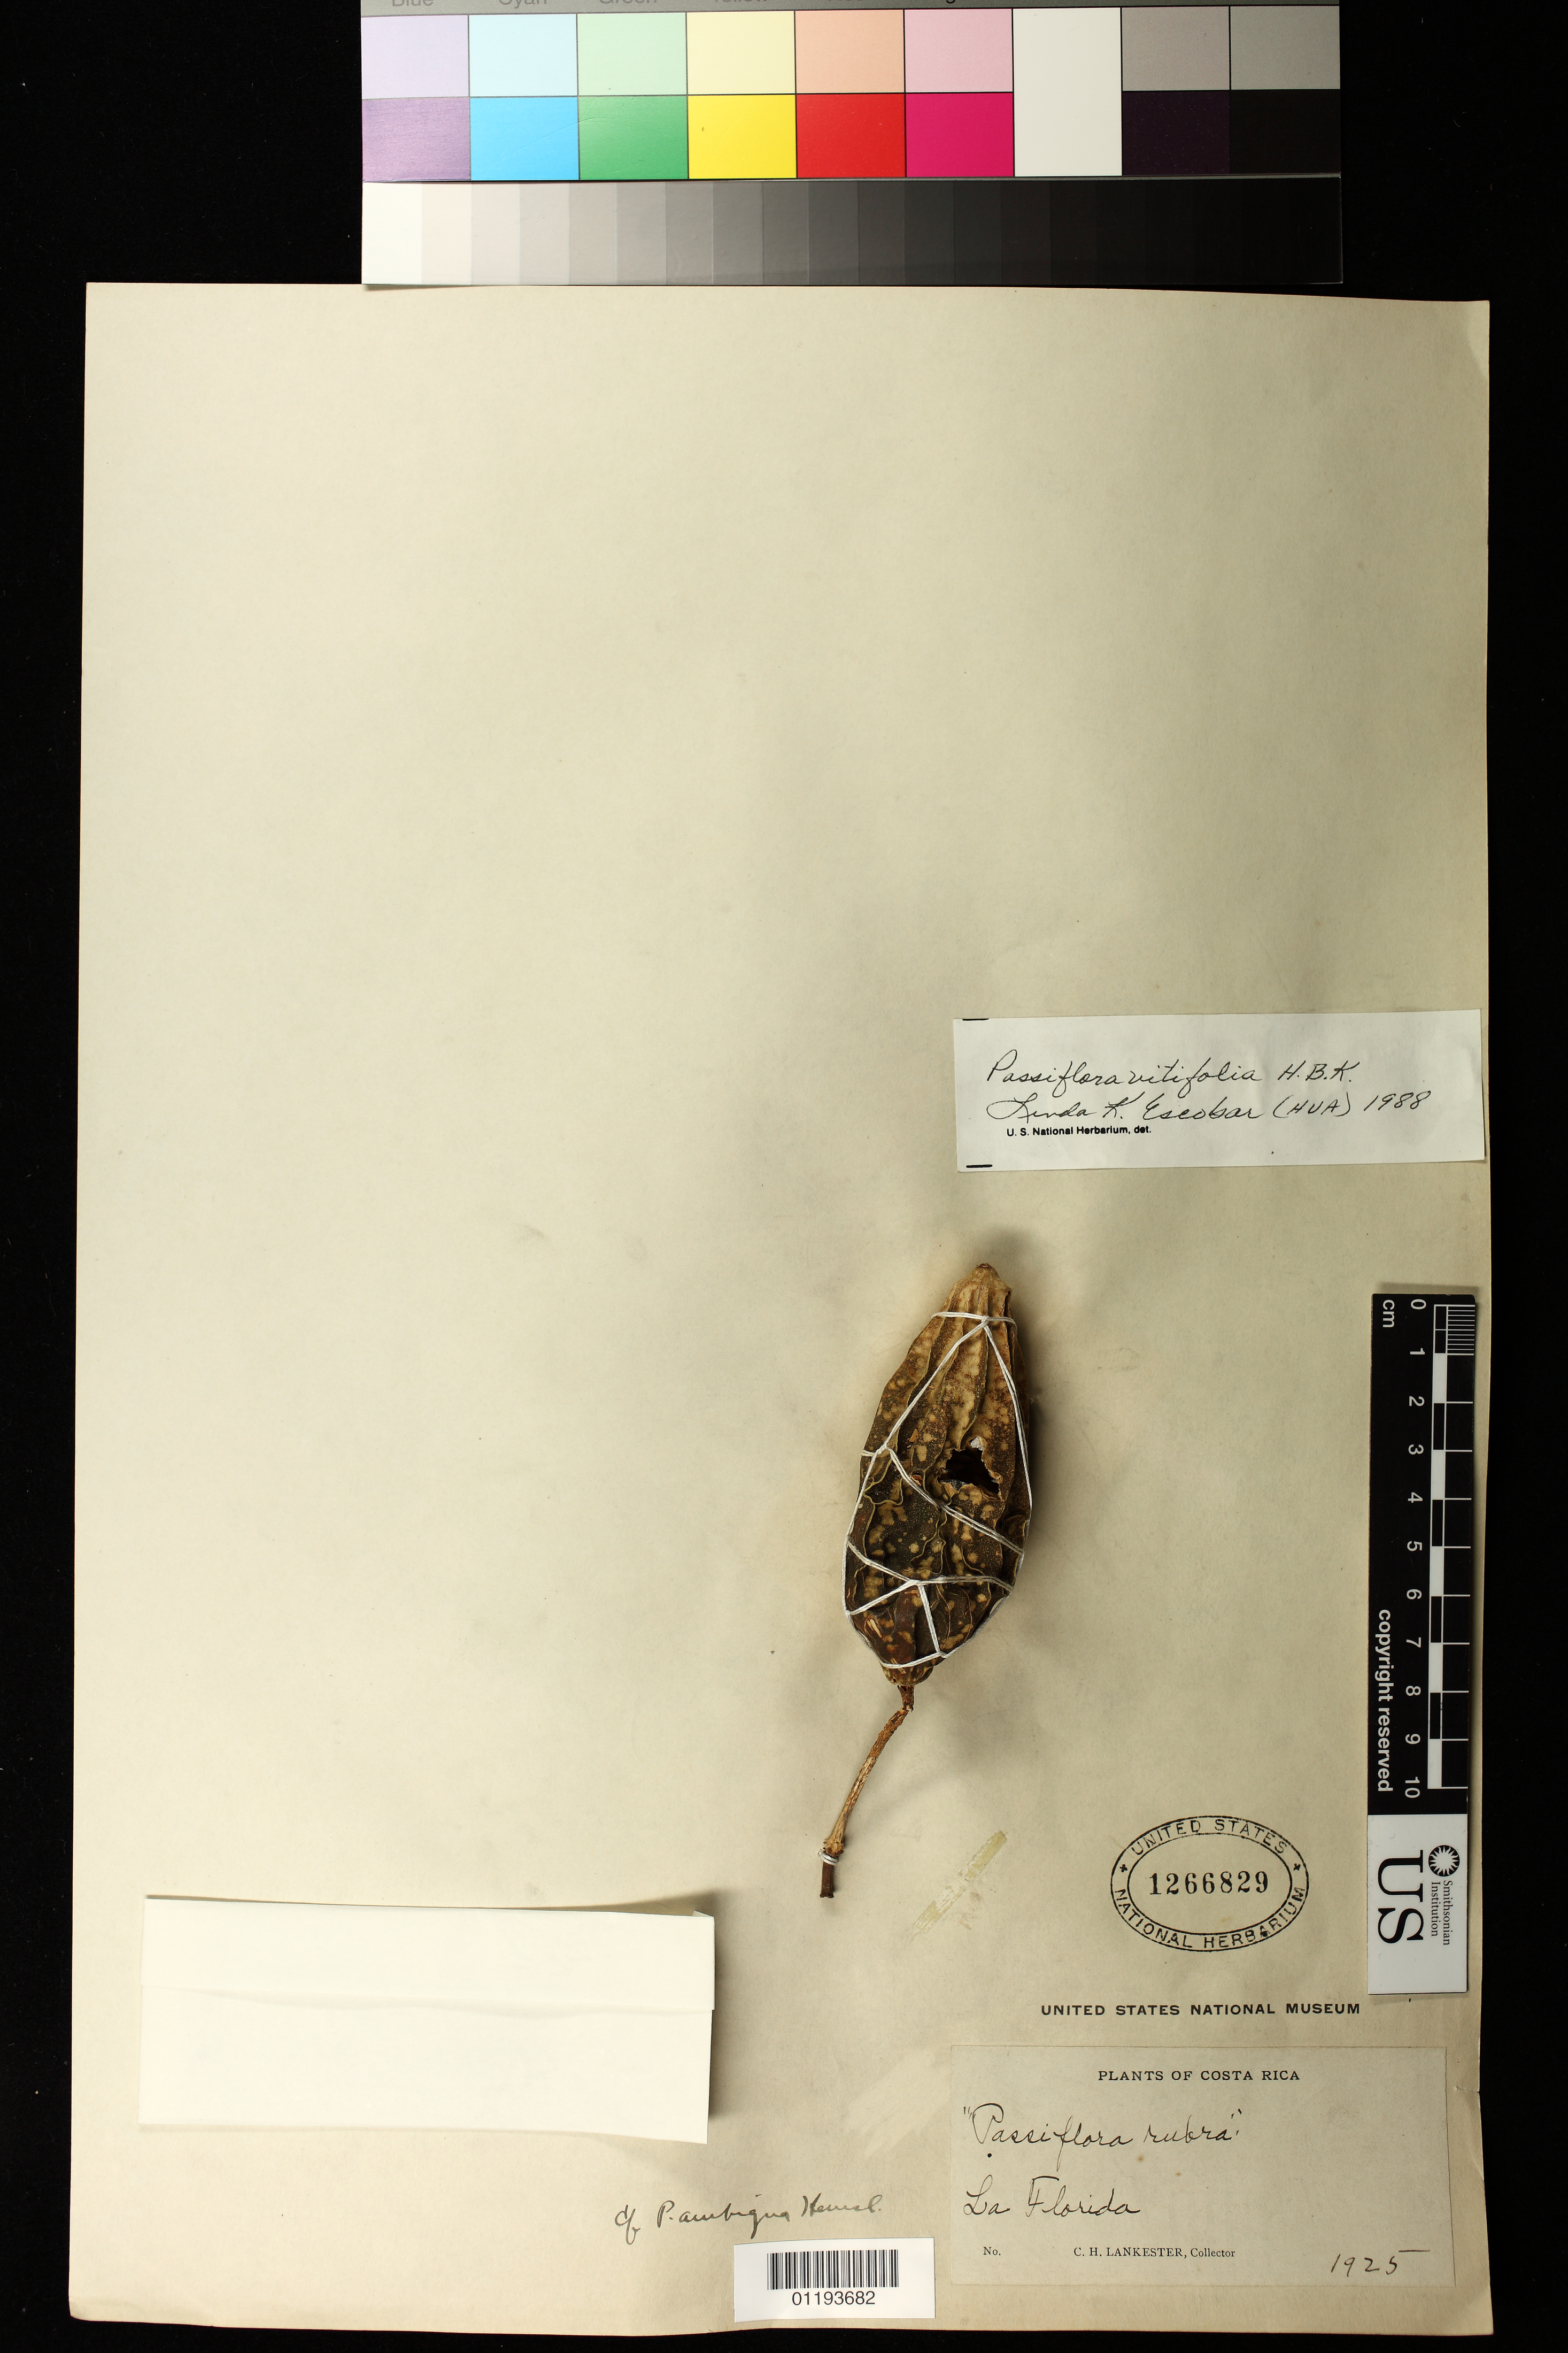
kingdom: Plantae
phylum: Tracheophyta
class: Magnoliopsida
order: Malpighiales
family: Passifloraceae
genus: Passiflora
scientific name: Passiflora vitifolia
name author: Kunth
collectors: C. H. Lankester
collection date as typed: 1925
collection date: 1925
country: Costa Rica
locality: La Florida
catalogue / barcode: US 1266829